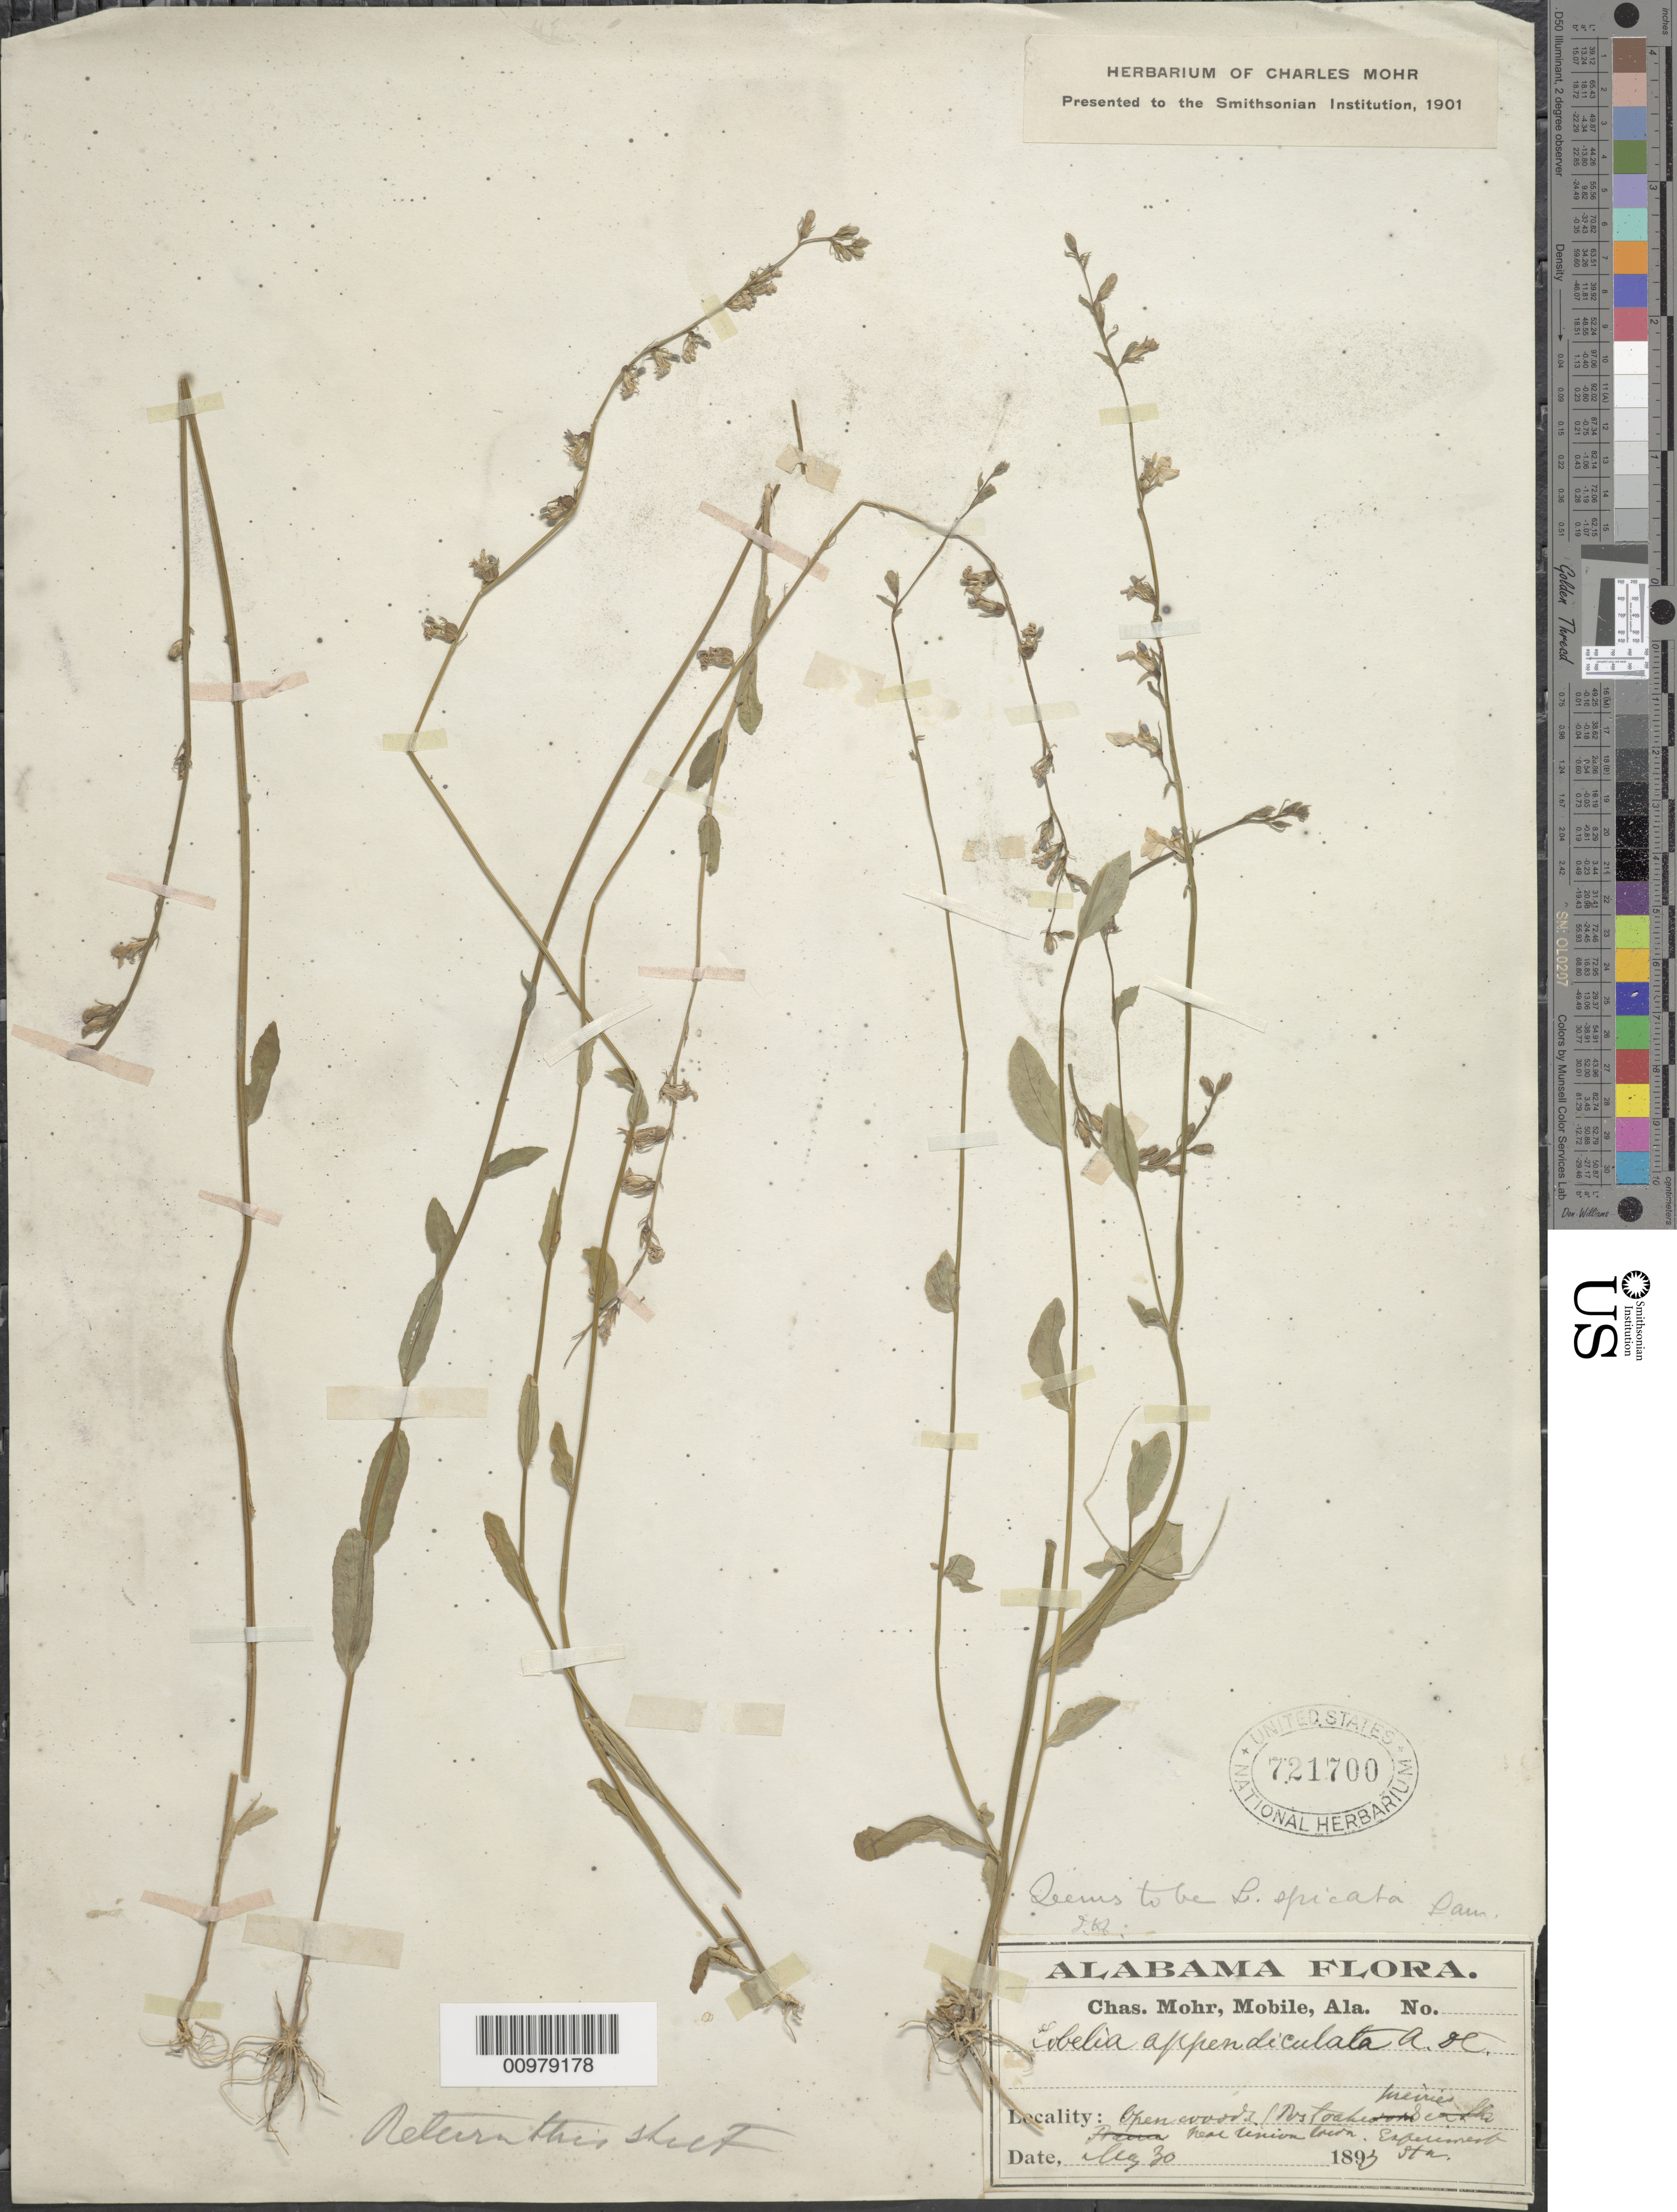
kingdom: Plantae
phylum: Tracheophyta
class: Magnoliopsida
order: Asterales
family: Campanulaceae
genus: Lobelia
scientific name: Lobelia spicata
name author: Lam.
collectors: C. T. Mohr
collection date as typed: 30 May 1893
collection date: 1893-05-30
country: United States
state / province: Alabama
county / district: Perry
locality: Uniontown Experimental Station, near.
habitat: open woods, prairies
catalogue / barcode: US 721700